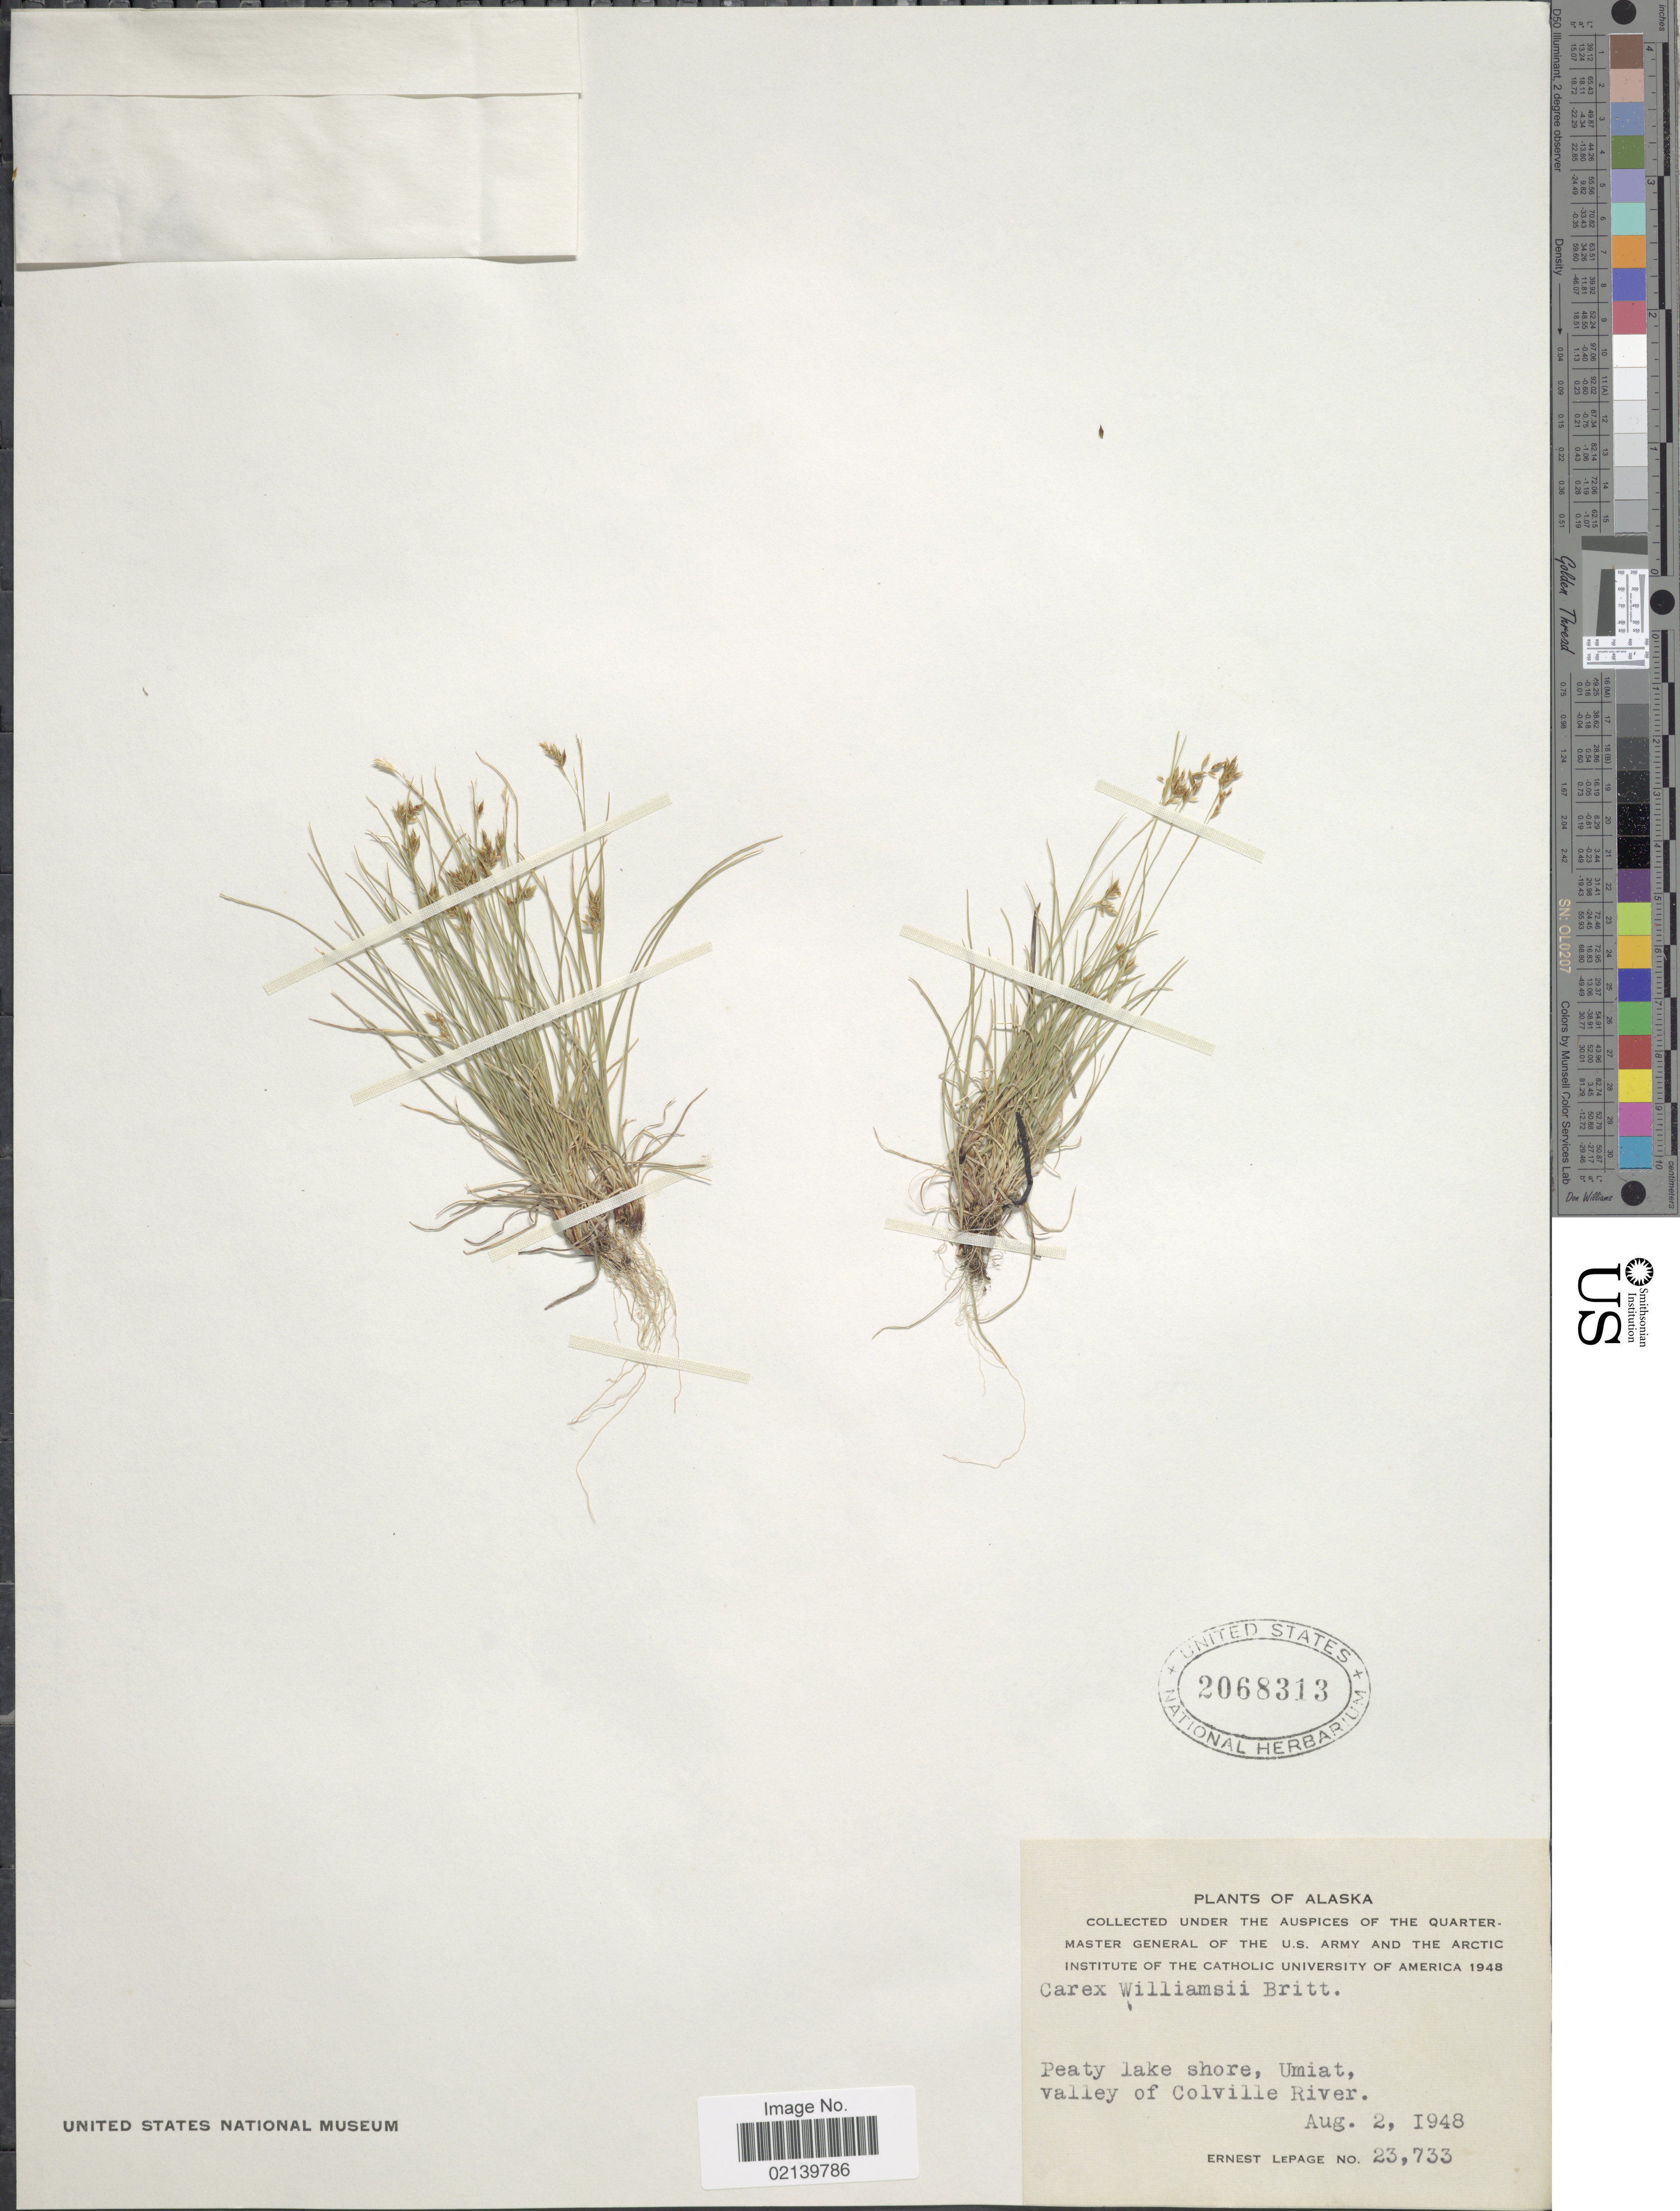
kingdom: Plantae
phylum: Tracheophyta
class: Liliopsida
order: Poales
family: Cyperaceae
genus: Carex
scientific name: Carex williamsii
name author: Britton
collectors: E. Lepage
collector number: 23733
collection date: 1948-08-02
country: United States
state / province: Alaska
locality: Alaska, Peaty lake shore, Umiat valley of Colville River.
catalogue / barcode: US 2068313